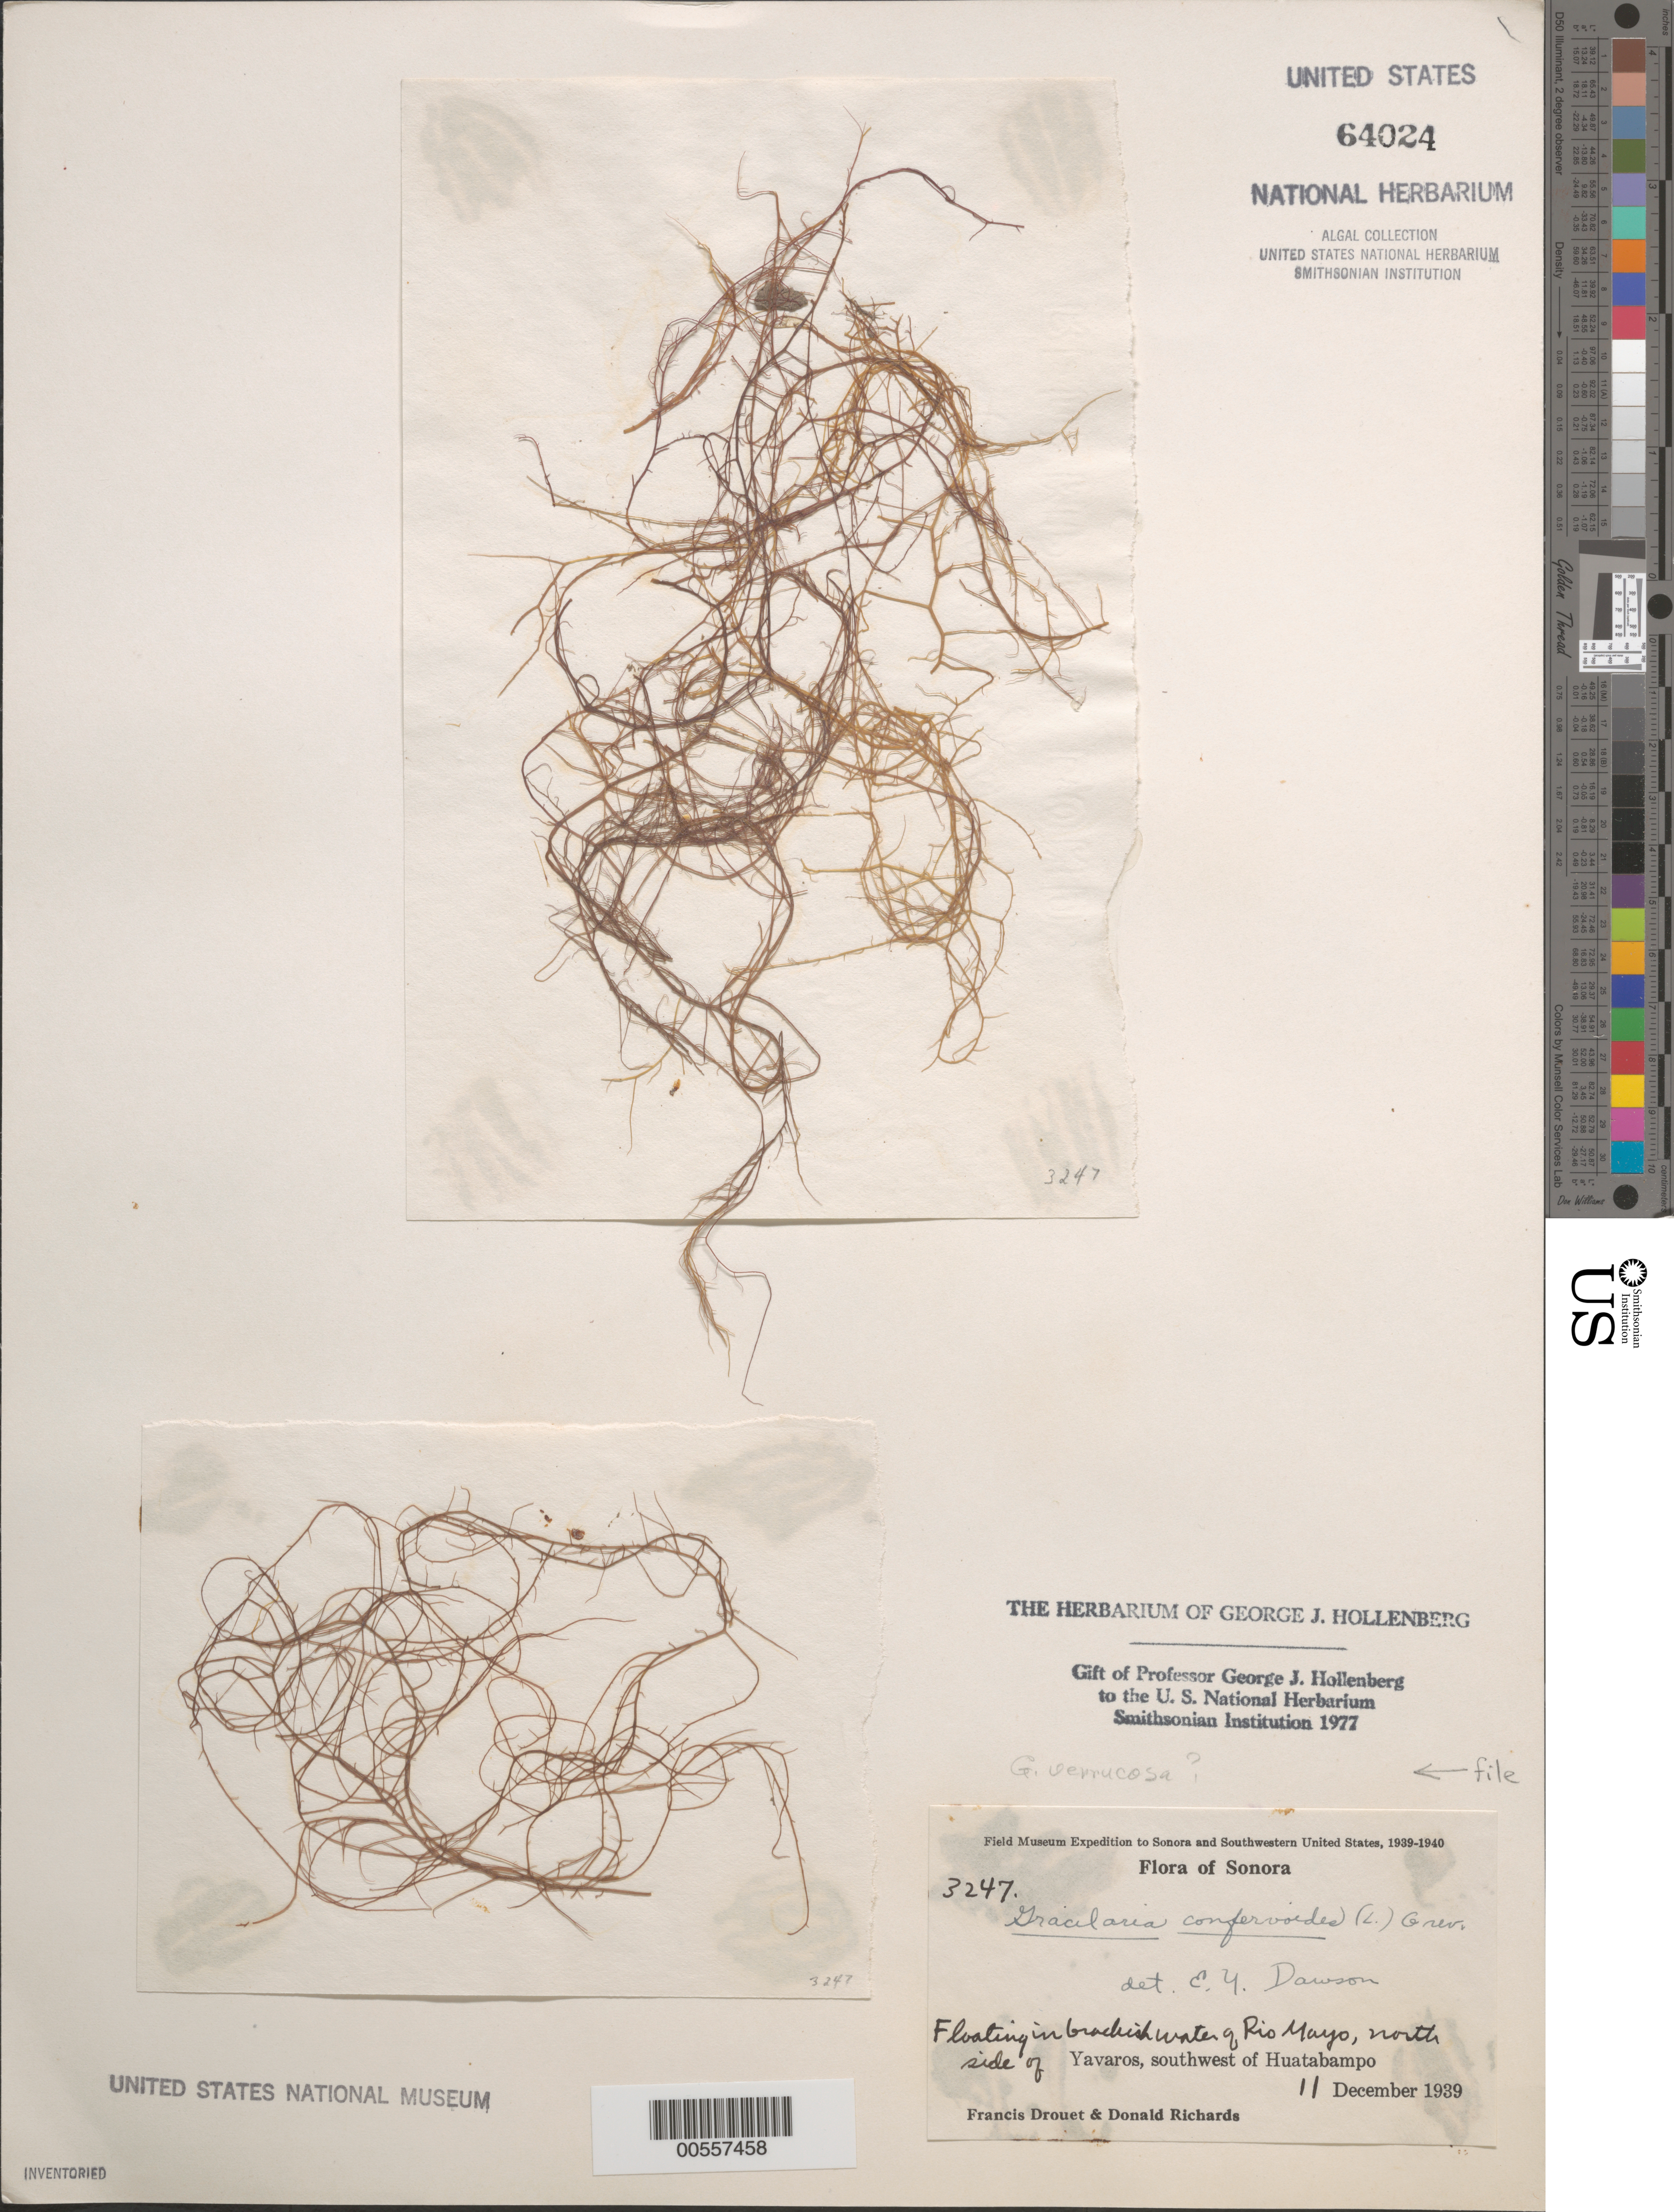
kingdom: Plantae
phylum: Rhodophyta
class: Florideophyceae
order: Gracilariales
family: Gracilariaceae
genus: Gracilariopsis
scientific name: Gracilariopsis longissima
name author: (S.G. Gmel.) Steentoft et al.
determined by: Algae name updating Project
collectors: F. E. Drouet & D. Richards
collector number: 3247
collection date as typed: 11 Dec 1939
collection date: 1939-12-11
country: Mexico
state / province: Sonora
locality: Rio Mayo, Yavaros, southwest of Huatabampo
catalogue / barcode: US 64024